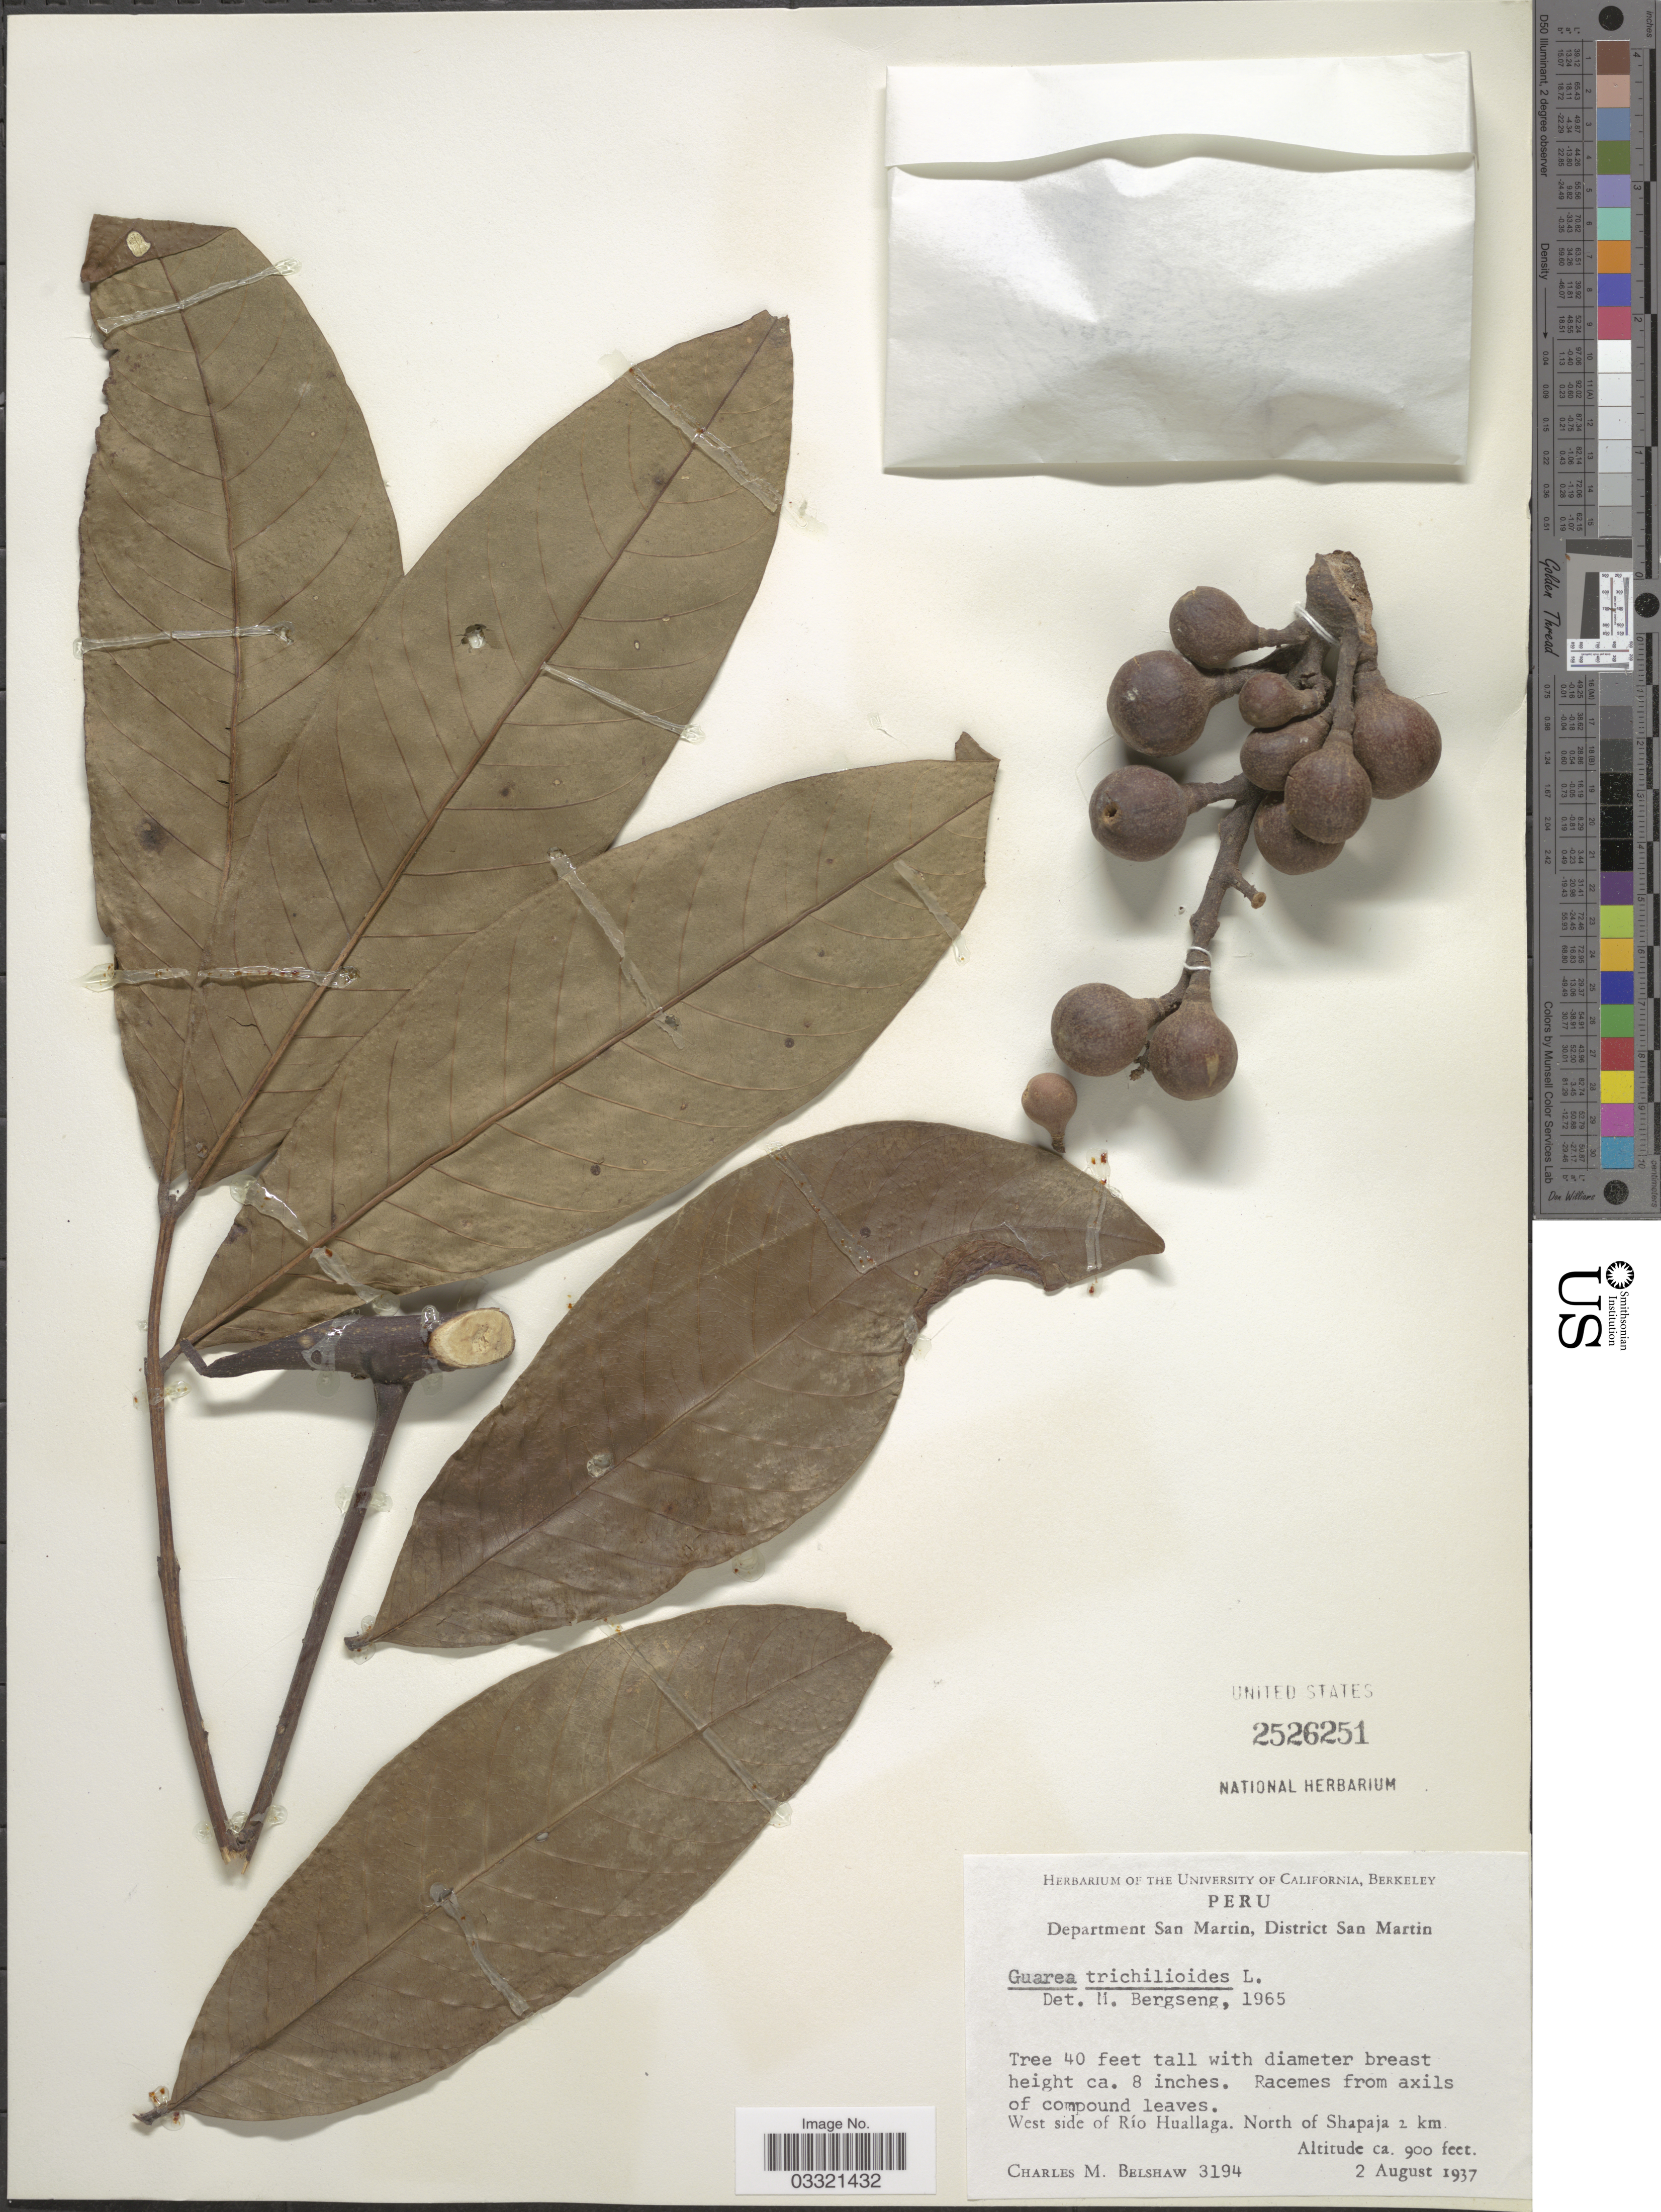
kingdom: Plantae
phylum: Tracheophyta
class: Magnoliopsida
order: Sapindales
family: Meliaceae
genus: Guarea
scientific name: Guarea guidonia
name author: (L.) Sleumer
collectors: C. Shaw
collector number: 3194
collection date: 1937-08-02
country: Peru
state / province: San Martín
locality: Department San Martin, District San Martin. West side of Río Huallaga. North of Shapaja 2 km.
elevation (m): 274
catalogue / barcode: US 2526251